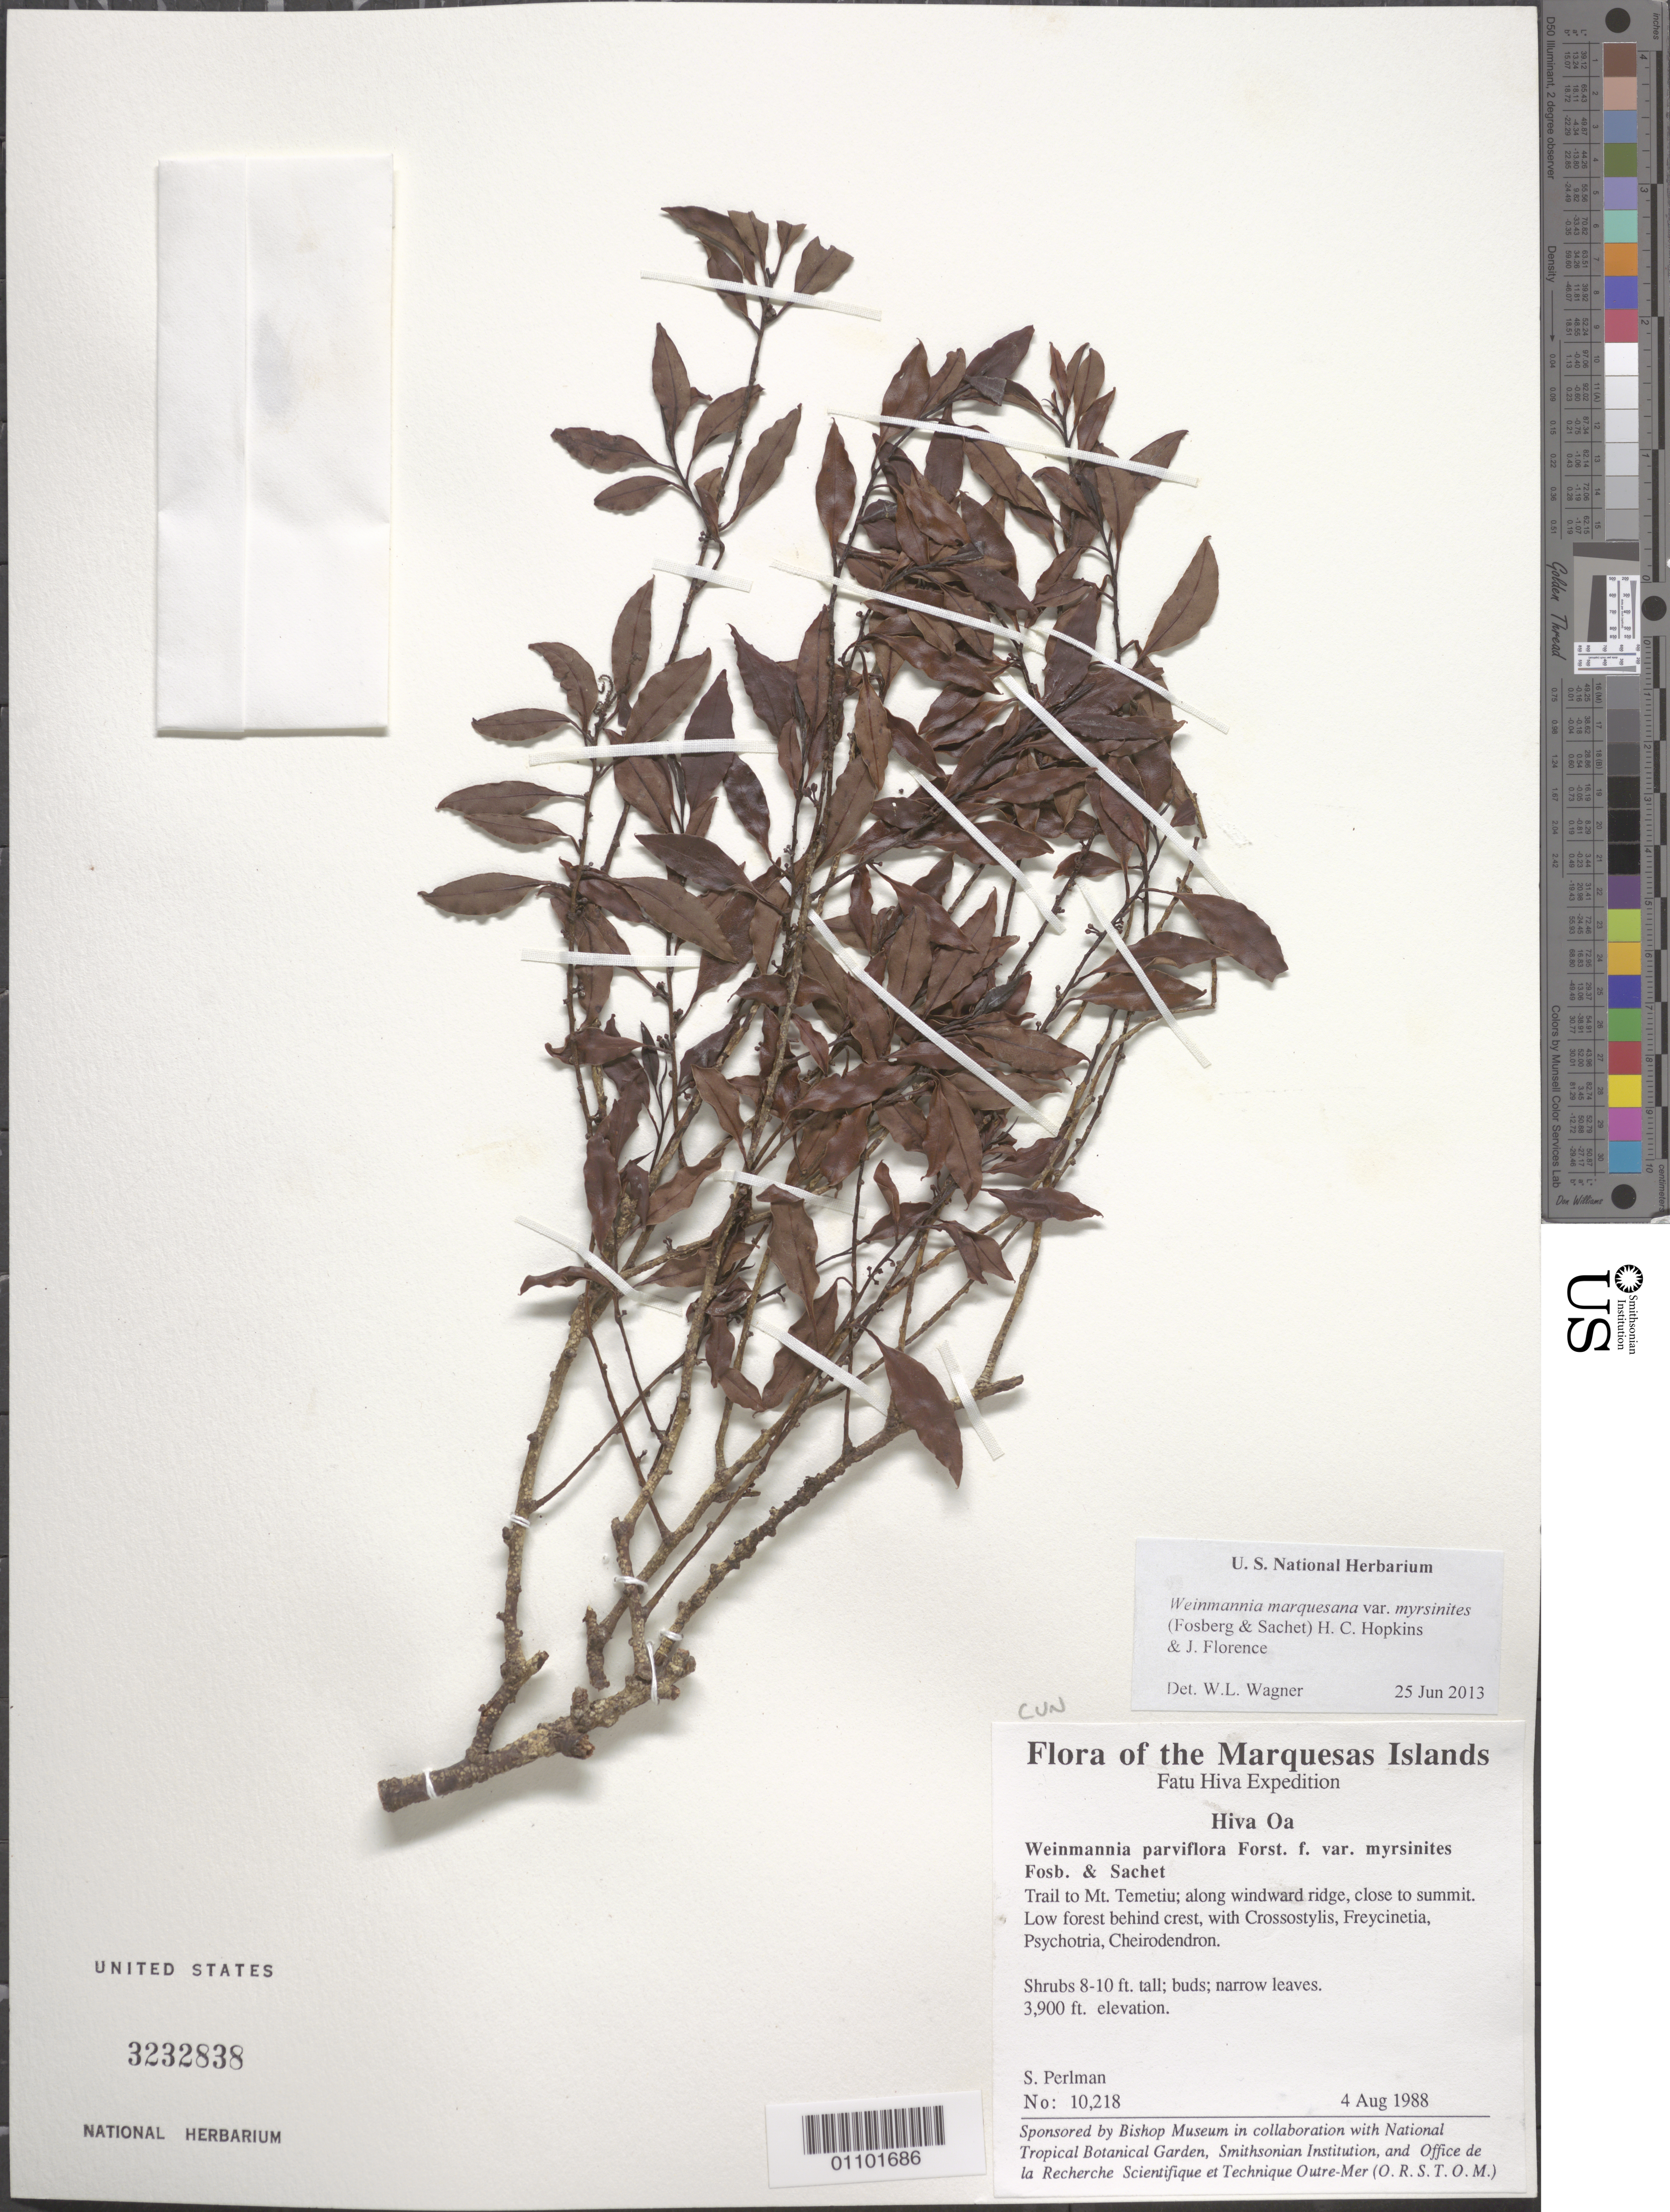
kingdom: Plantae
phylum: Tracheophyta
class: Magnoliopsida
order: Oxalidales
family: Cunoniaceae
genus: Pterophylla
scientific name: Pterophylla marquesana var. myrsinites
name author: (Fosberg & Sachet) Pillon & H.C. Hopkins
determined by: Wagner, W. L., (BOT), Smithsonian Institution - National Museum of Natural History (UNITED STATES)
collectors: S. P. Perlman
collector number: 10218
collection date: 1988-08-04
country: French Polynesia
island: Hiva Oa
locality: Trail to Mt. Temetiu, along windward ridge, close to summit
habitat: Low forest behind crest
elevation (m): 1189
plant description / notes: Needs further study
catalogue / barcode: US 3232838